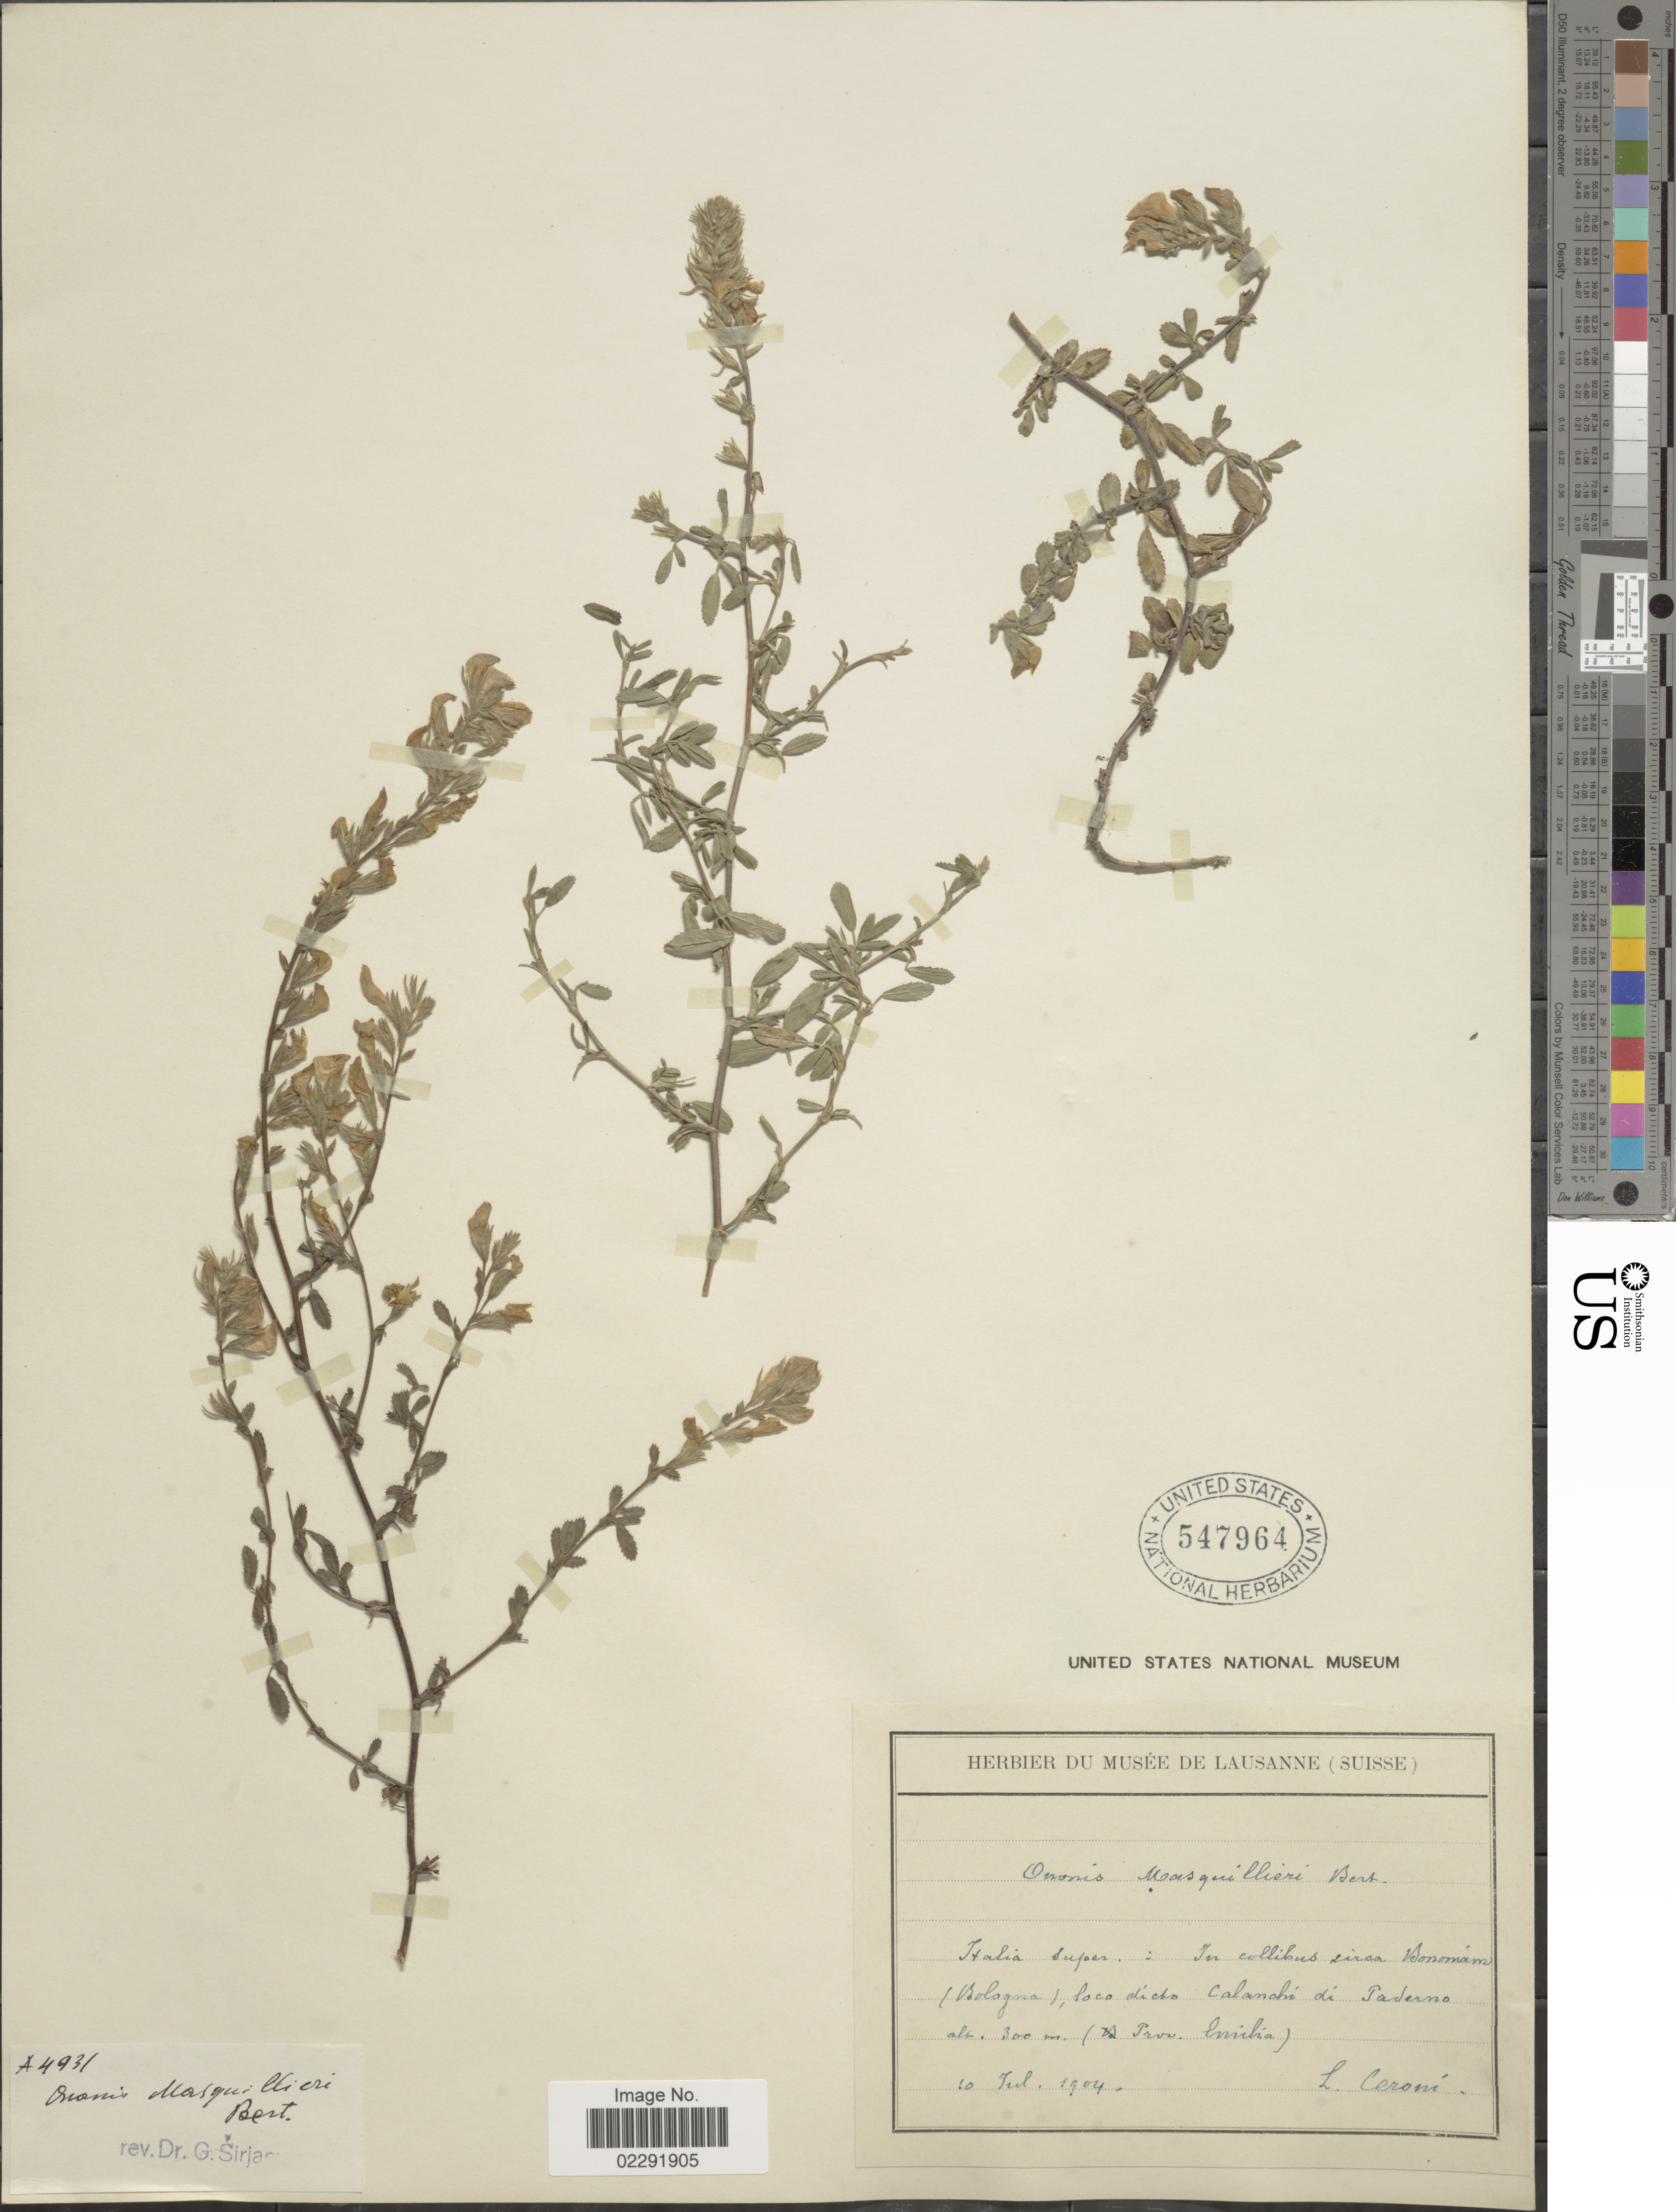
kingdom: Plantae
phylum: Tracheophyta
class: Magnoliopsida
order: Fabales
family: Fabaceae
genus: Ononis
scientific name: Ononis masquilierii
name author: Bertol.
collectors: L. Ceroni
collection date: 1904-07-10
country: Italy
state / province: Emilia-Romagna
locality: In collibus sirca Bonomiam (Bologna), loco dicto Calamchi di Paderno (Prov. Emilia). [interpreted]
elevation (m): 300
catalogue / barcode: US 547964